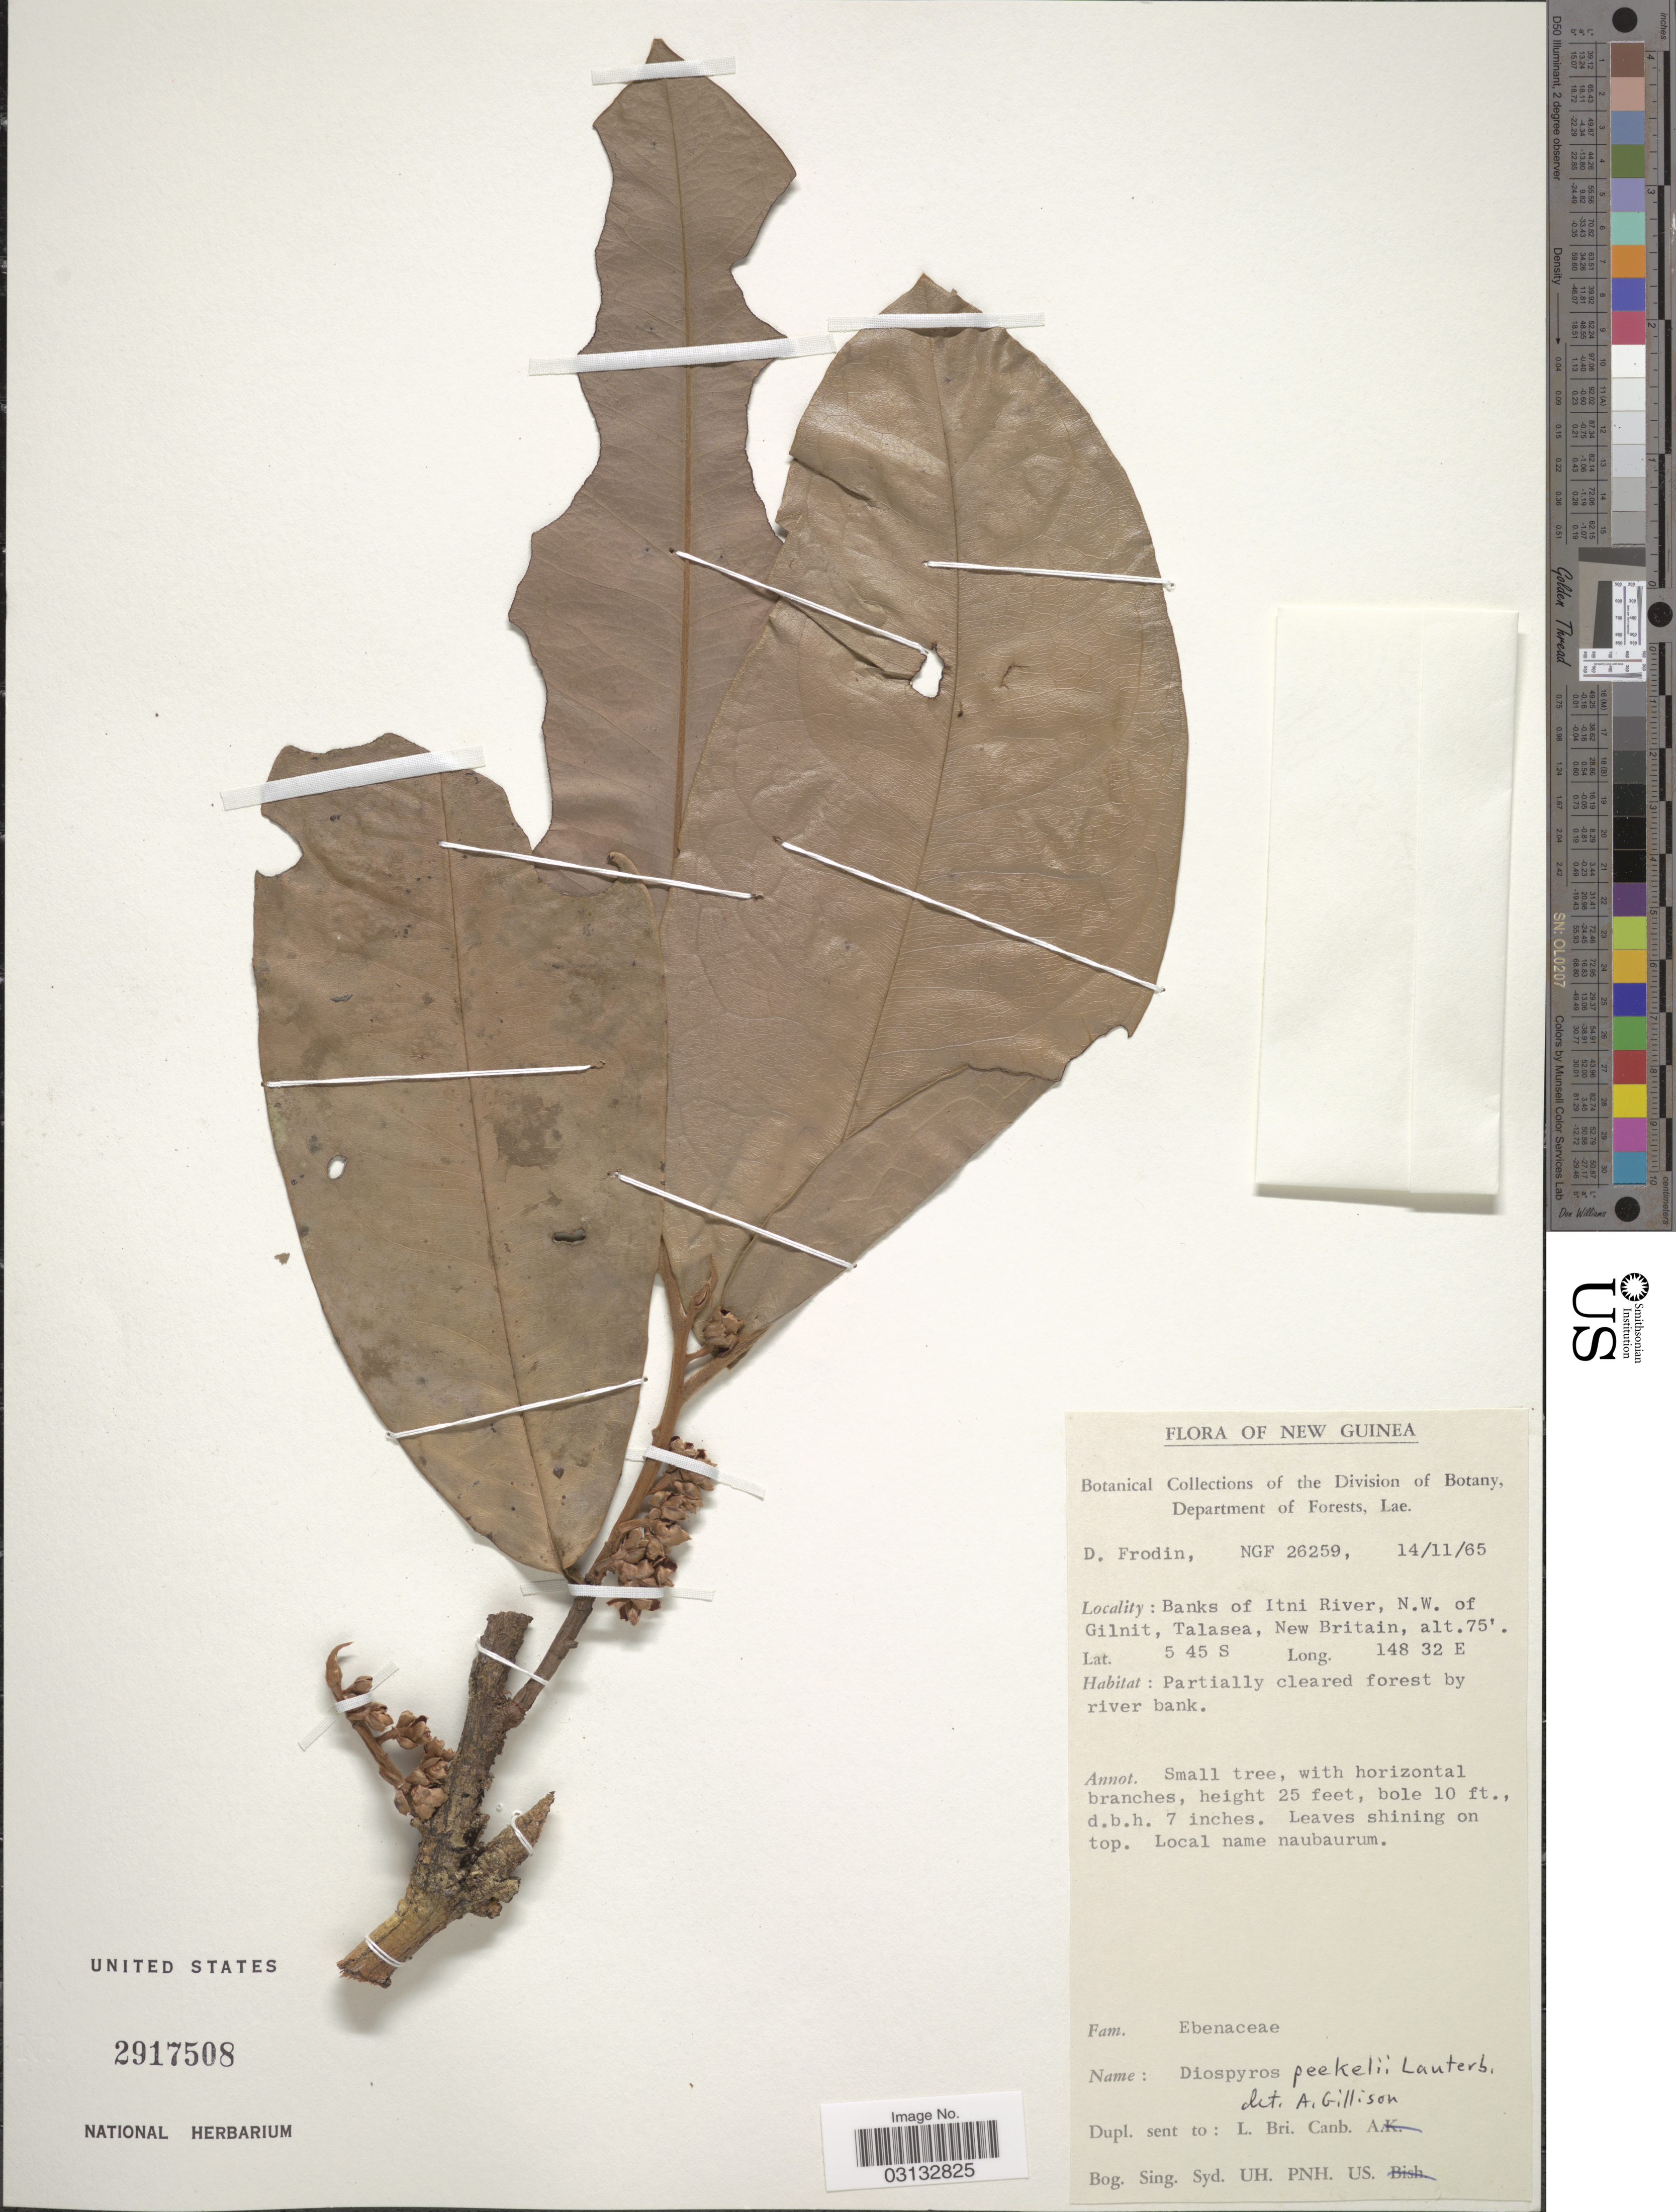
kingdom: Plantae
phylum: Tracheophyta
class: Magnoliopsida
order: Ericales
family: Ebenaceae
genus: Diospyros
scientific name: Diospyros peekelii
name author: Lauterb.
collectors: D. G. Frodin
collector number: NGF26259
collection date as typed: Transcribed d/m/y: 14/11/65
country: Papua New Guinea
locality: New Guinea, Banks of Itni River, N.W. of Gilnit, Talasea, New Britain.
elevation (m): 23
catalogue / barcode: US 2917508